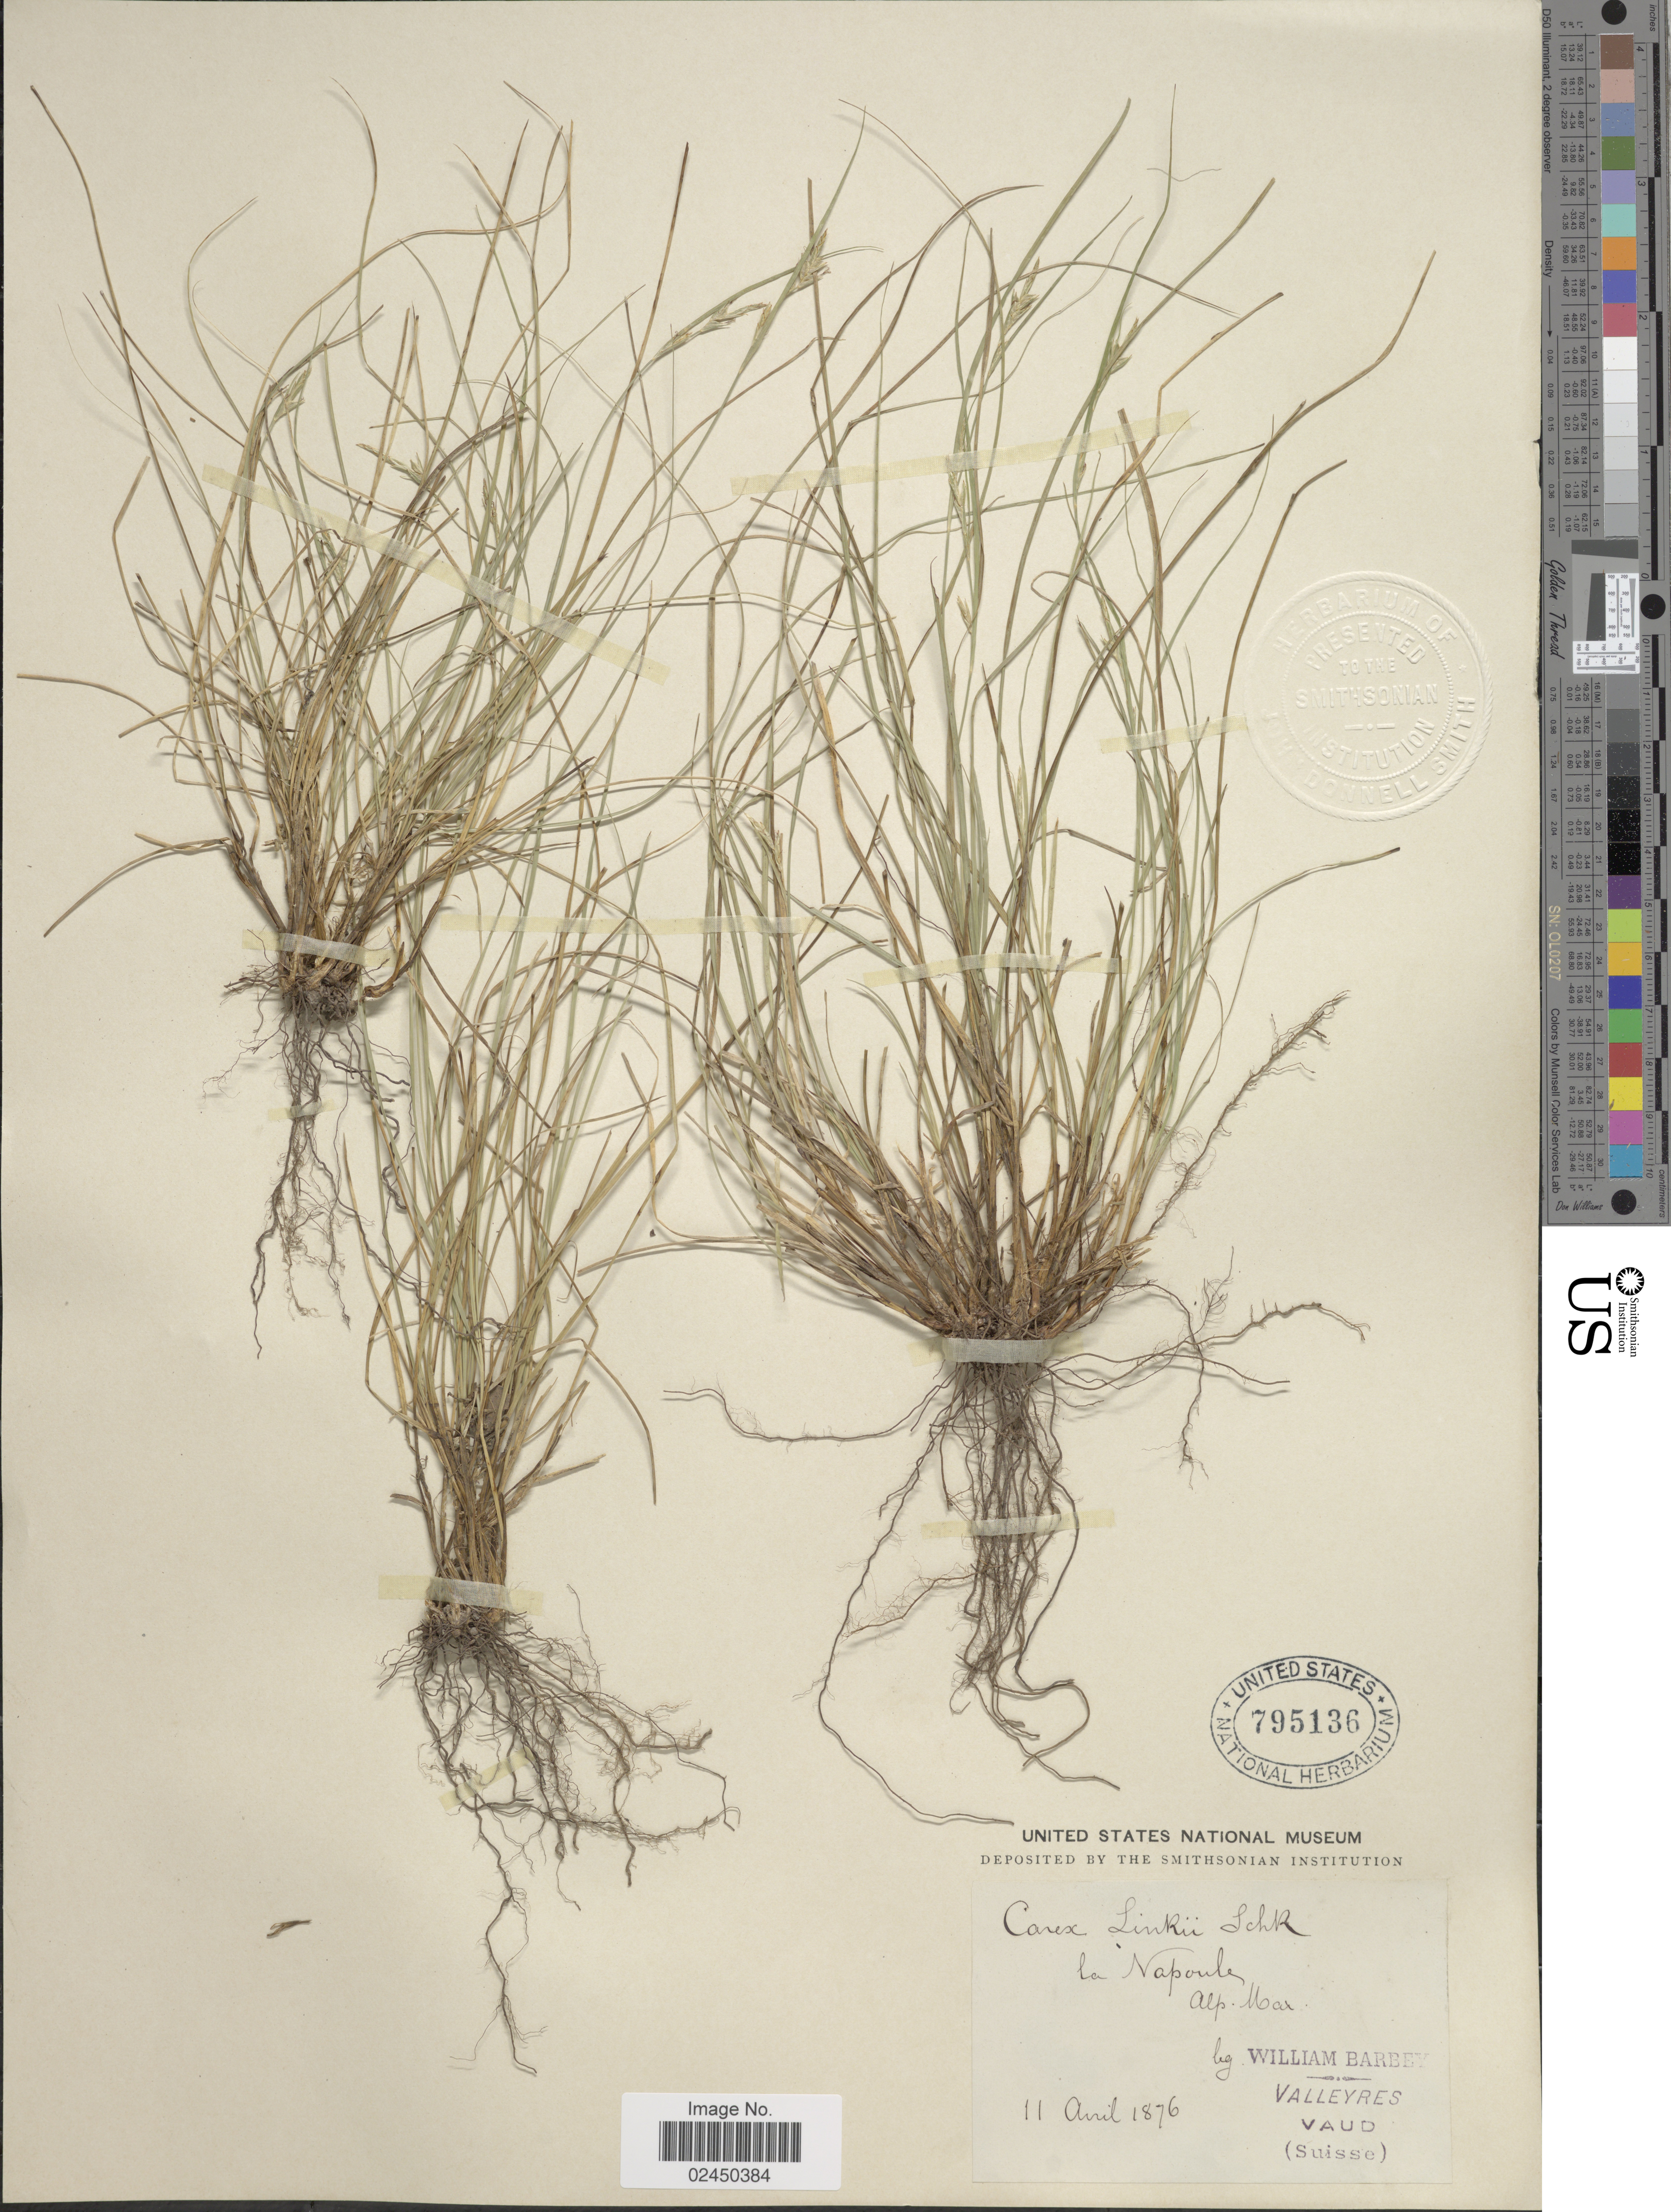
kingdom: Plantae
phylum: Tracheophyta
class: Liliopsida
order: Poales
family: Cyperaceae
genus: Carex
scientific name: Carex distachya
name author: Desf.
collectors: W. Barbey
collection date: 1876-04-11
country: Switzerland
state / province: Vaud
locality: A Napoule, Alp. Max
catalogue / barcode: US 795136